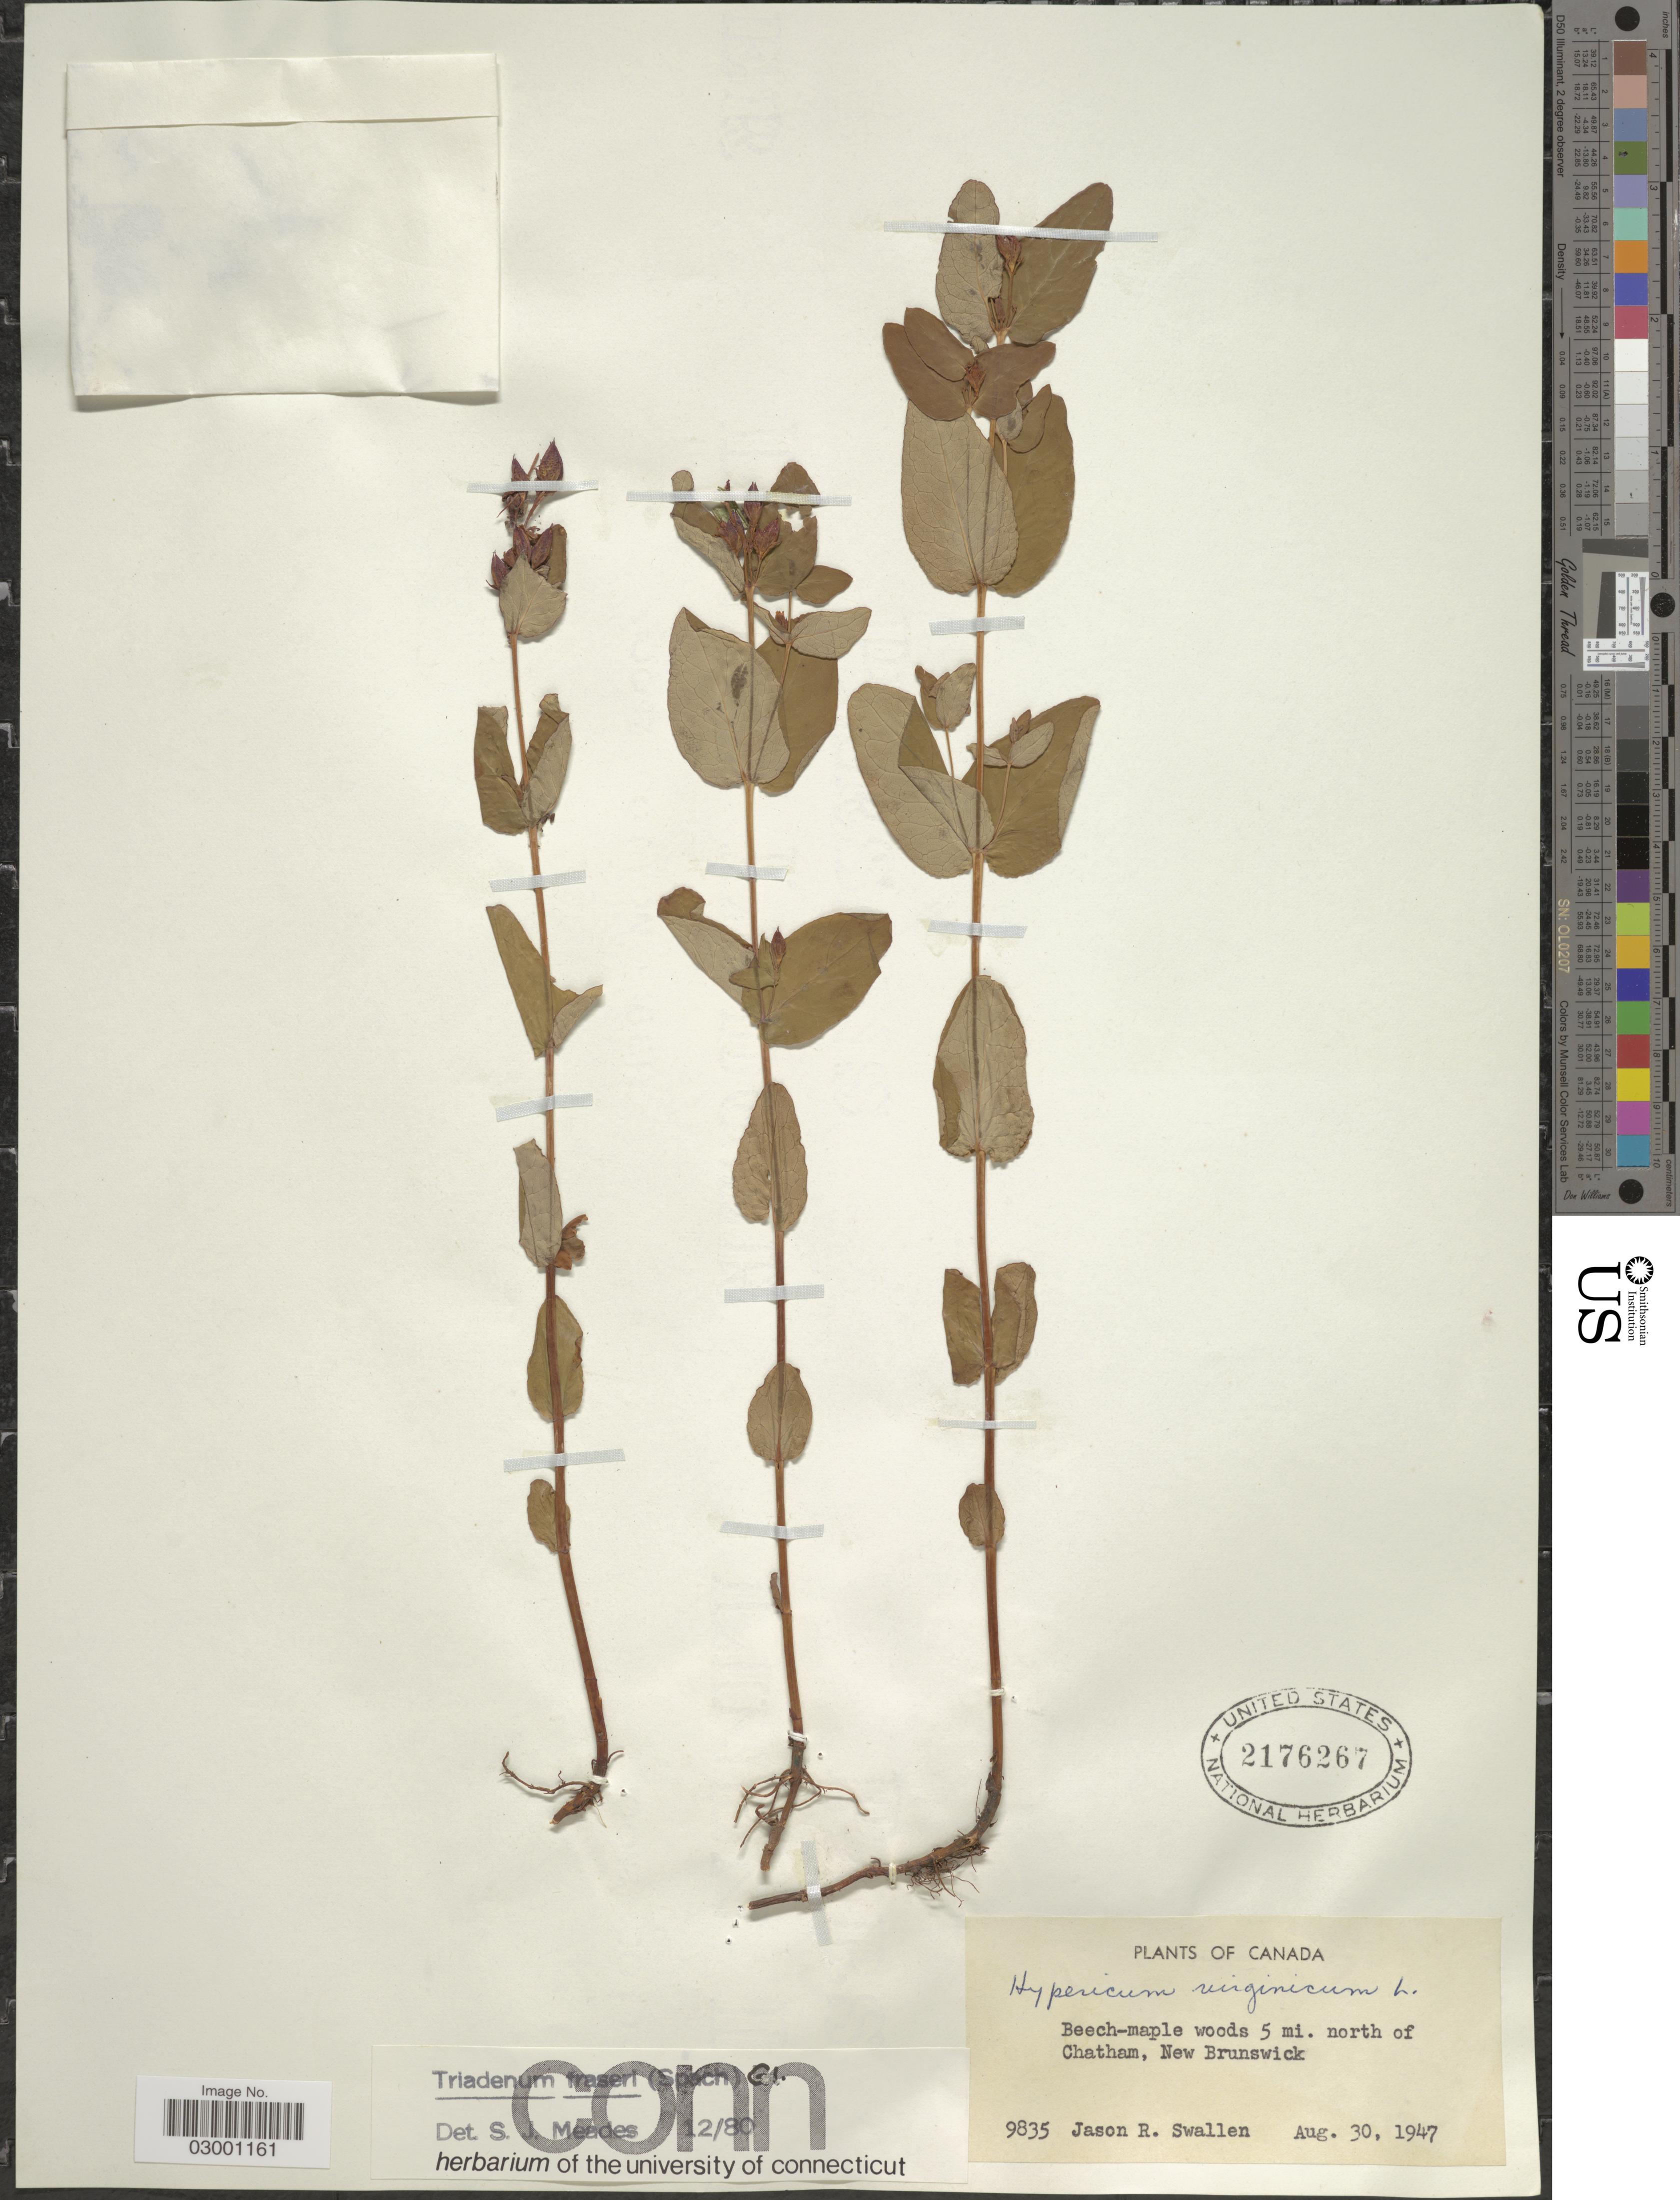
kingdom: Plantae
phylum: Tracheophyta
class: Magnoliopsida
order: Malpighiales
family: Hypericaceae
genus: Hypericum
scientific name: Hypericum fraseri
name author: Steud.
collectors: J. R. Swallen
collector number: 9835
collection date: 1947-08-30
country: Canada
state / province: New Brunswick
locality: Beach-maple woods 5 mi. north of Chatham.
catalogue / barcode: US 2176267